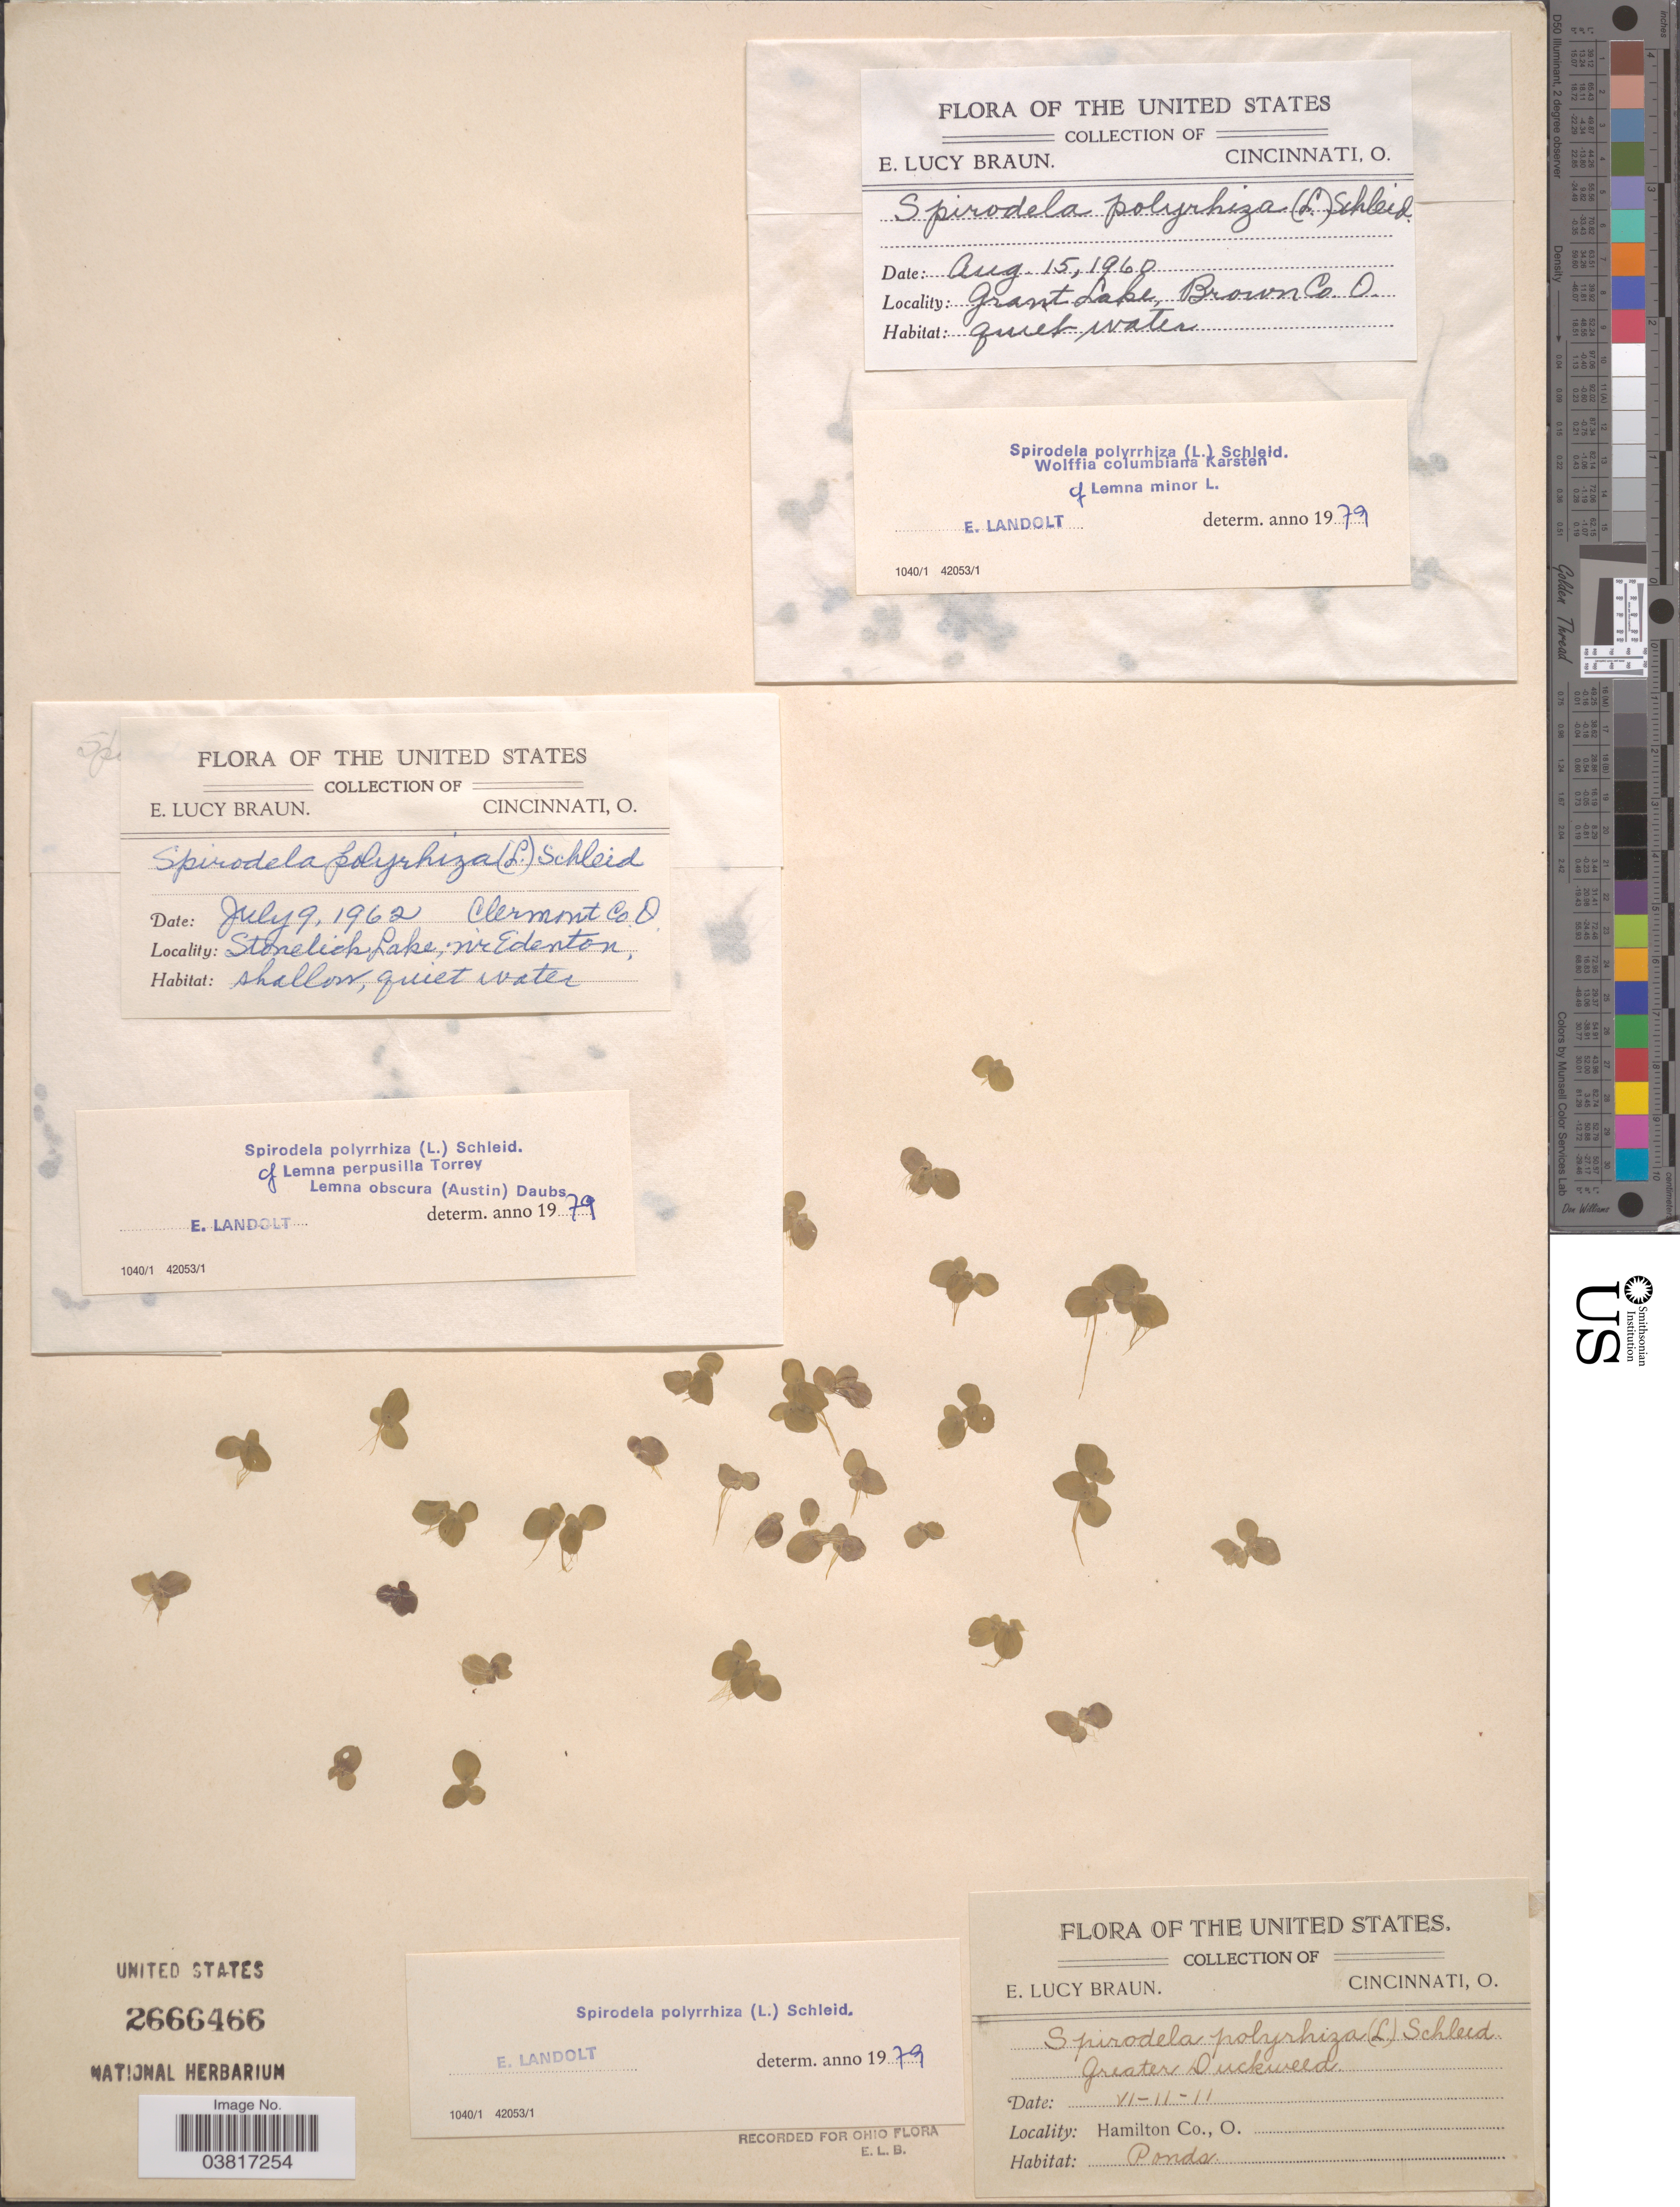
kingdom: Plantae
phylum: Tracheophyta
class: Liliopsida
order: Alismatales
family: Araceae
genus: Spirodela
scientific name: Spirodela polyrrhiza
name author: (L.) Schleid.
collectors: E. L. Braun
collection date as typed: Transcribed d/m/y: 11/6/11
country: United States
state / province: Ohio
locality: Hamilton Co.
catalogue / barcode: US 2666466